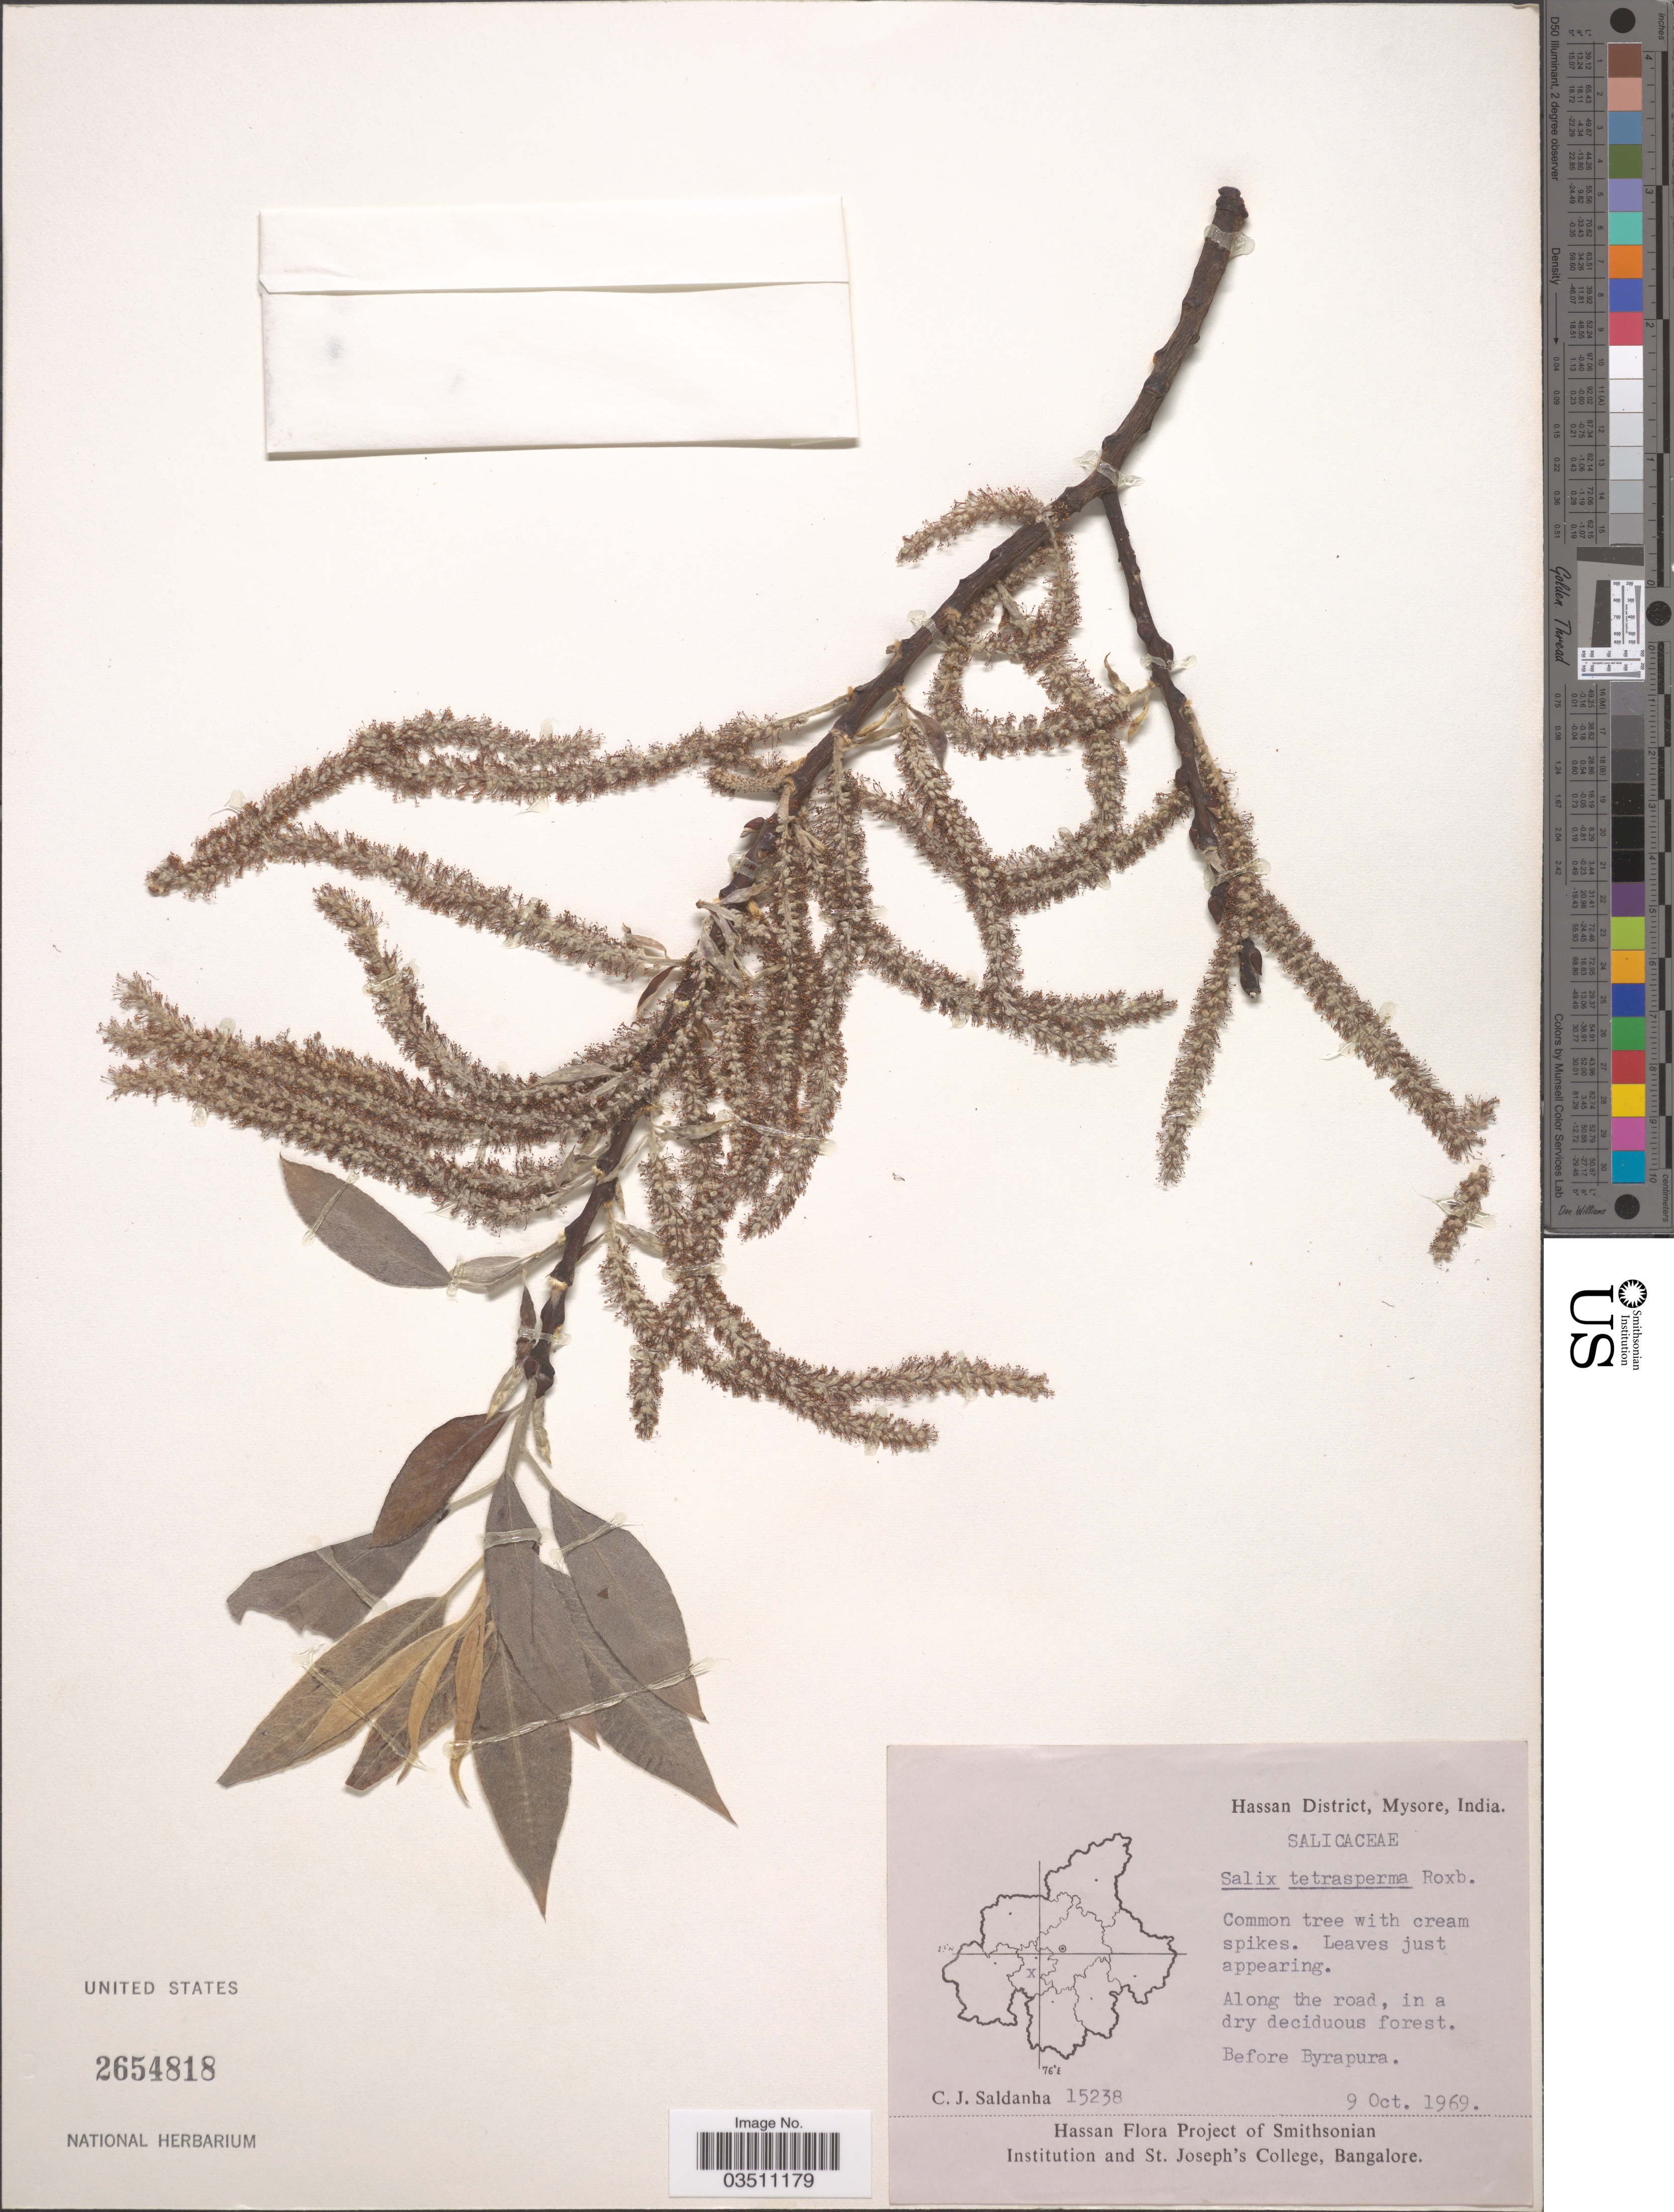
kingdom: Plantae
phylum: Tracheophyta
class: Magnoliopsida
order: Malpighiales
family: Salicaceae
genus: Salix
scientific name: Salix tetrasperma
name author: Roxb.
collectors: C. J. Saldanha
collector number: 15238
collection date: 1969-10-09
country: India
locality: Hassan District, Mysore. Before Byrapura.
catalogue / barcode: US 2654818